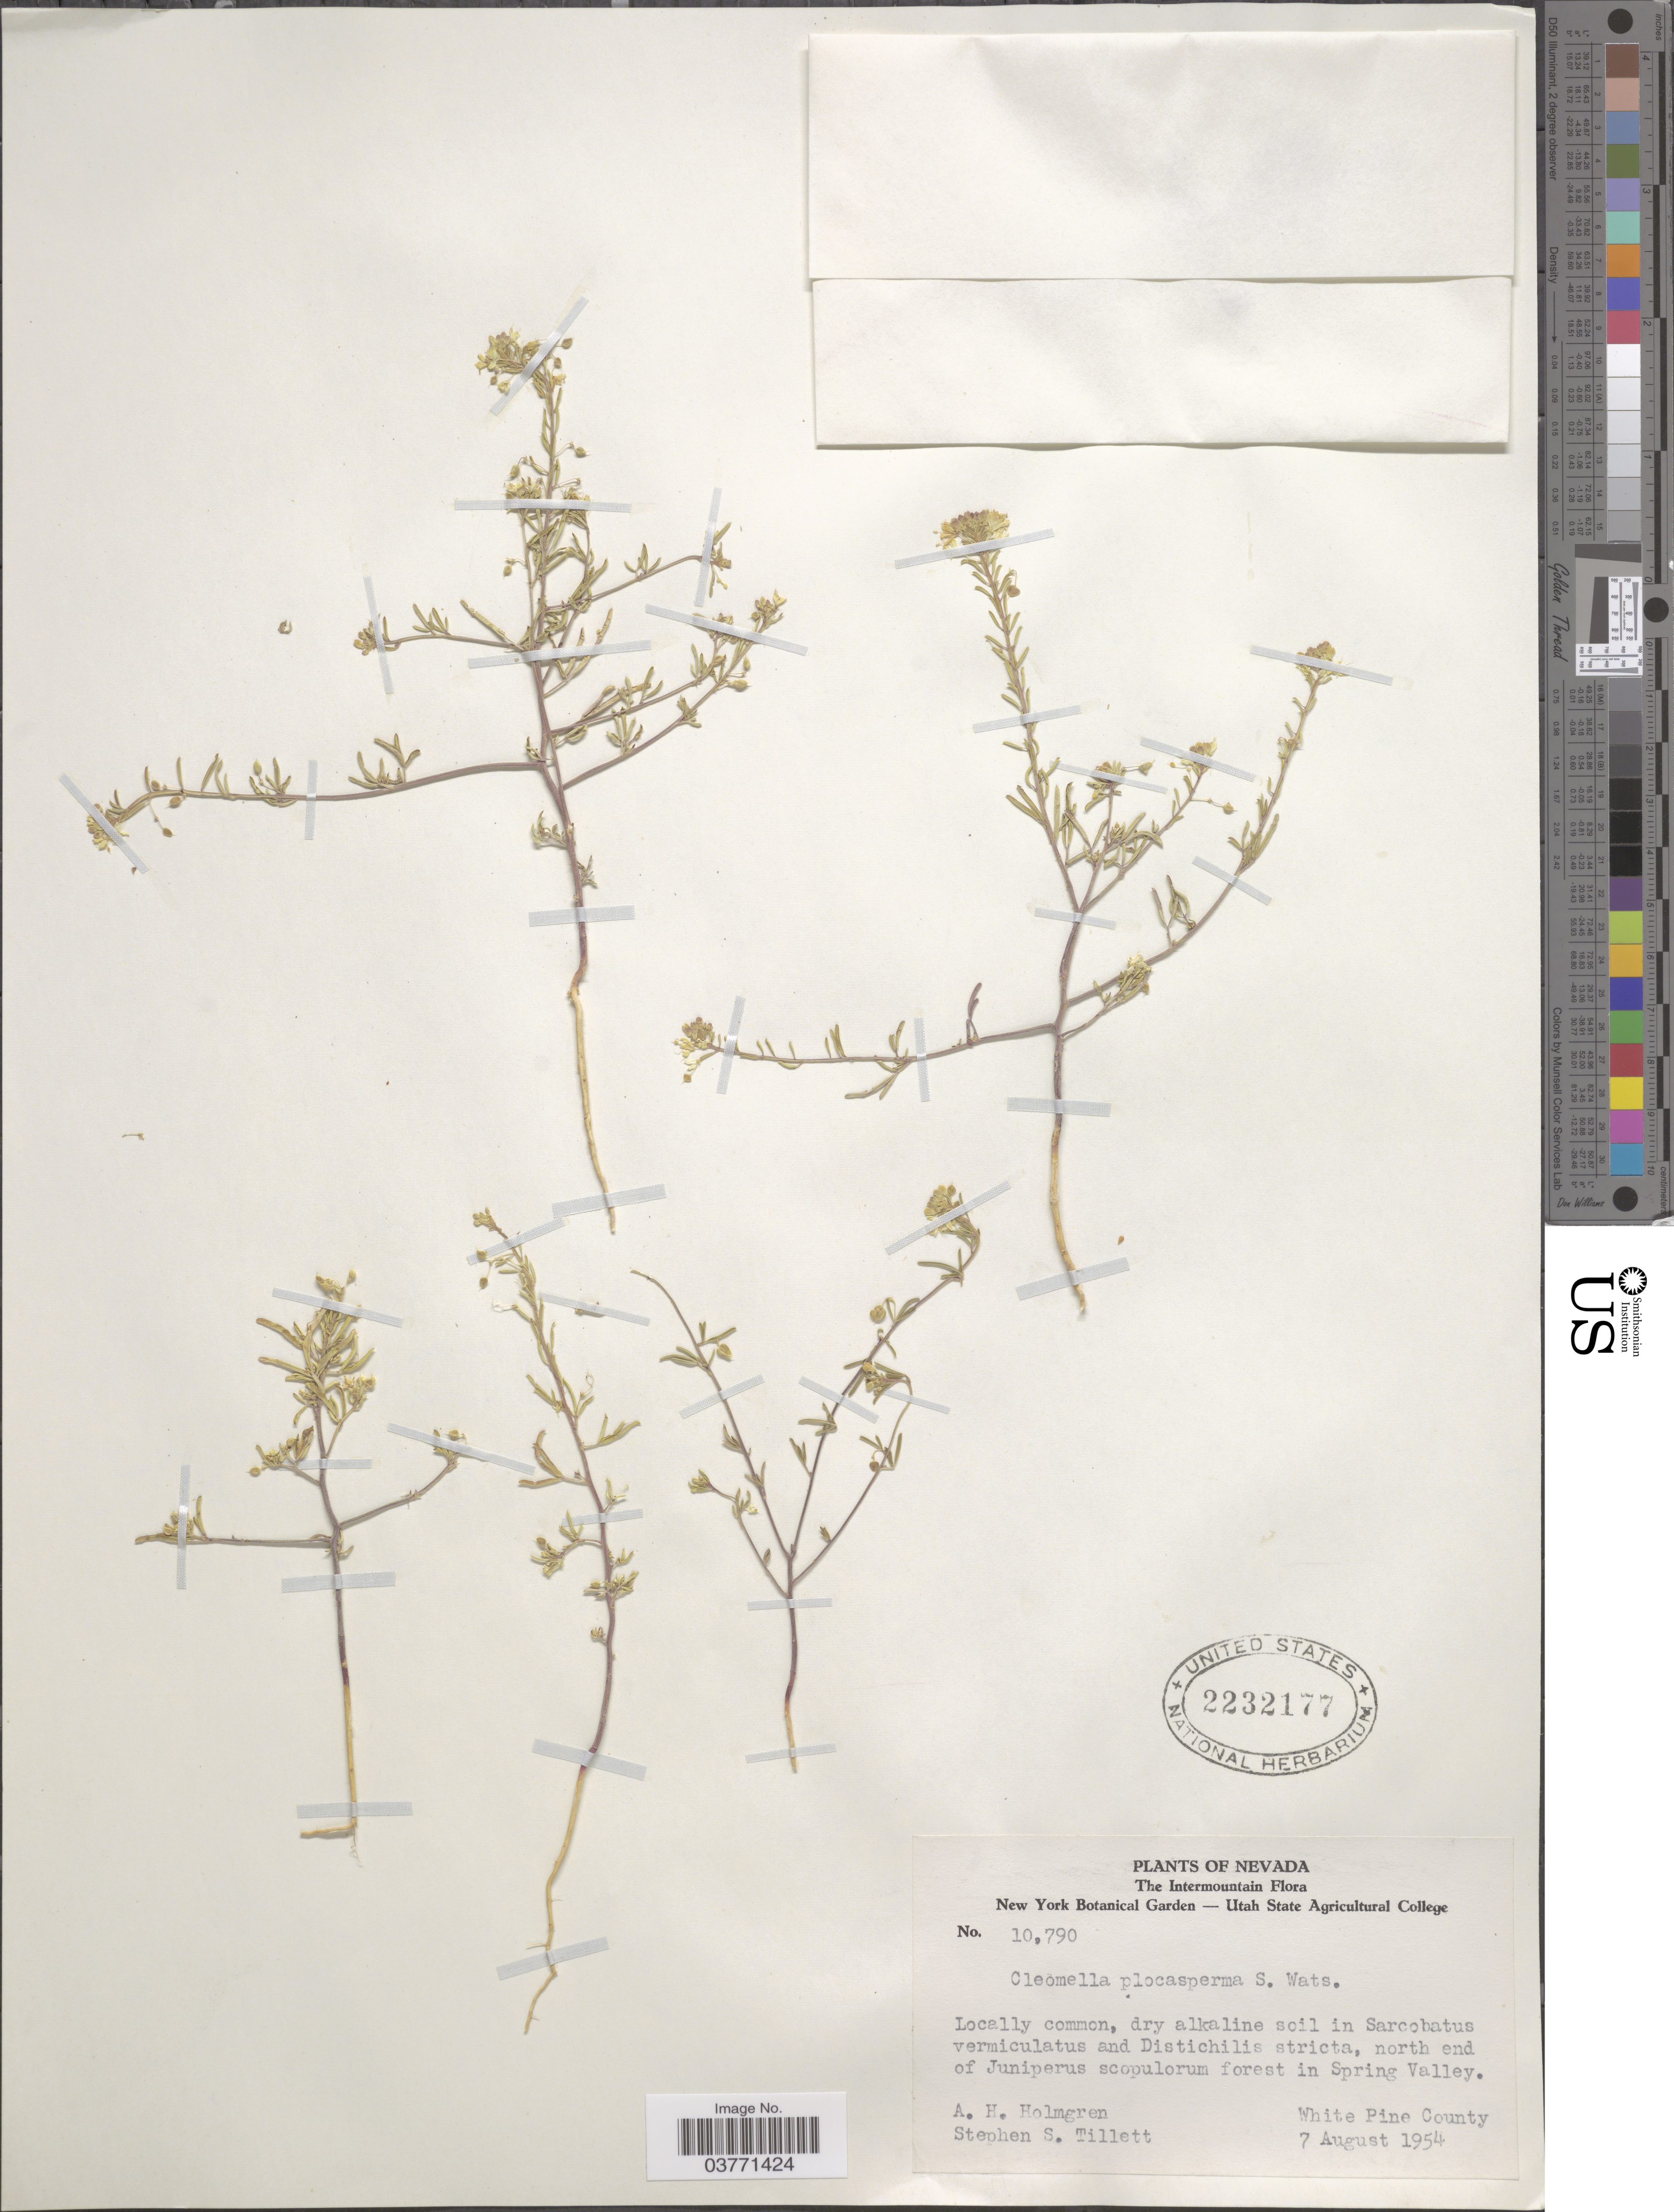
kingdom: Plantae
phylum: Tracheophyta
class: Magnoliopsida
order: Brassicales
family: Cleomaceae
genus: Cleomella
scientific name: Cleomella plocasperma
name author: S. Watson in C. King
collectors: A. H. Holmgren & S. S. Tillett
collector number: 10790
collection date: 1954-08-07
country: United States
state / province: Nevada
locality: The Intermountain. North end of Juniperus scopulorum forest in Spring Valley. White Pine County.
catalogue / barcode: US 2232177